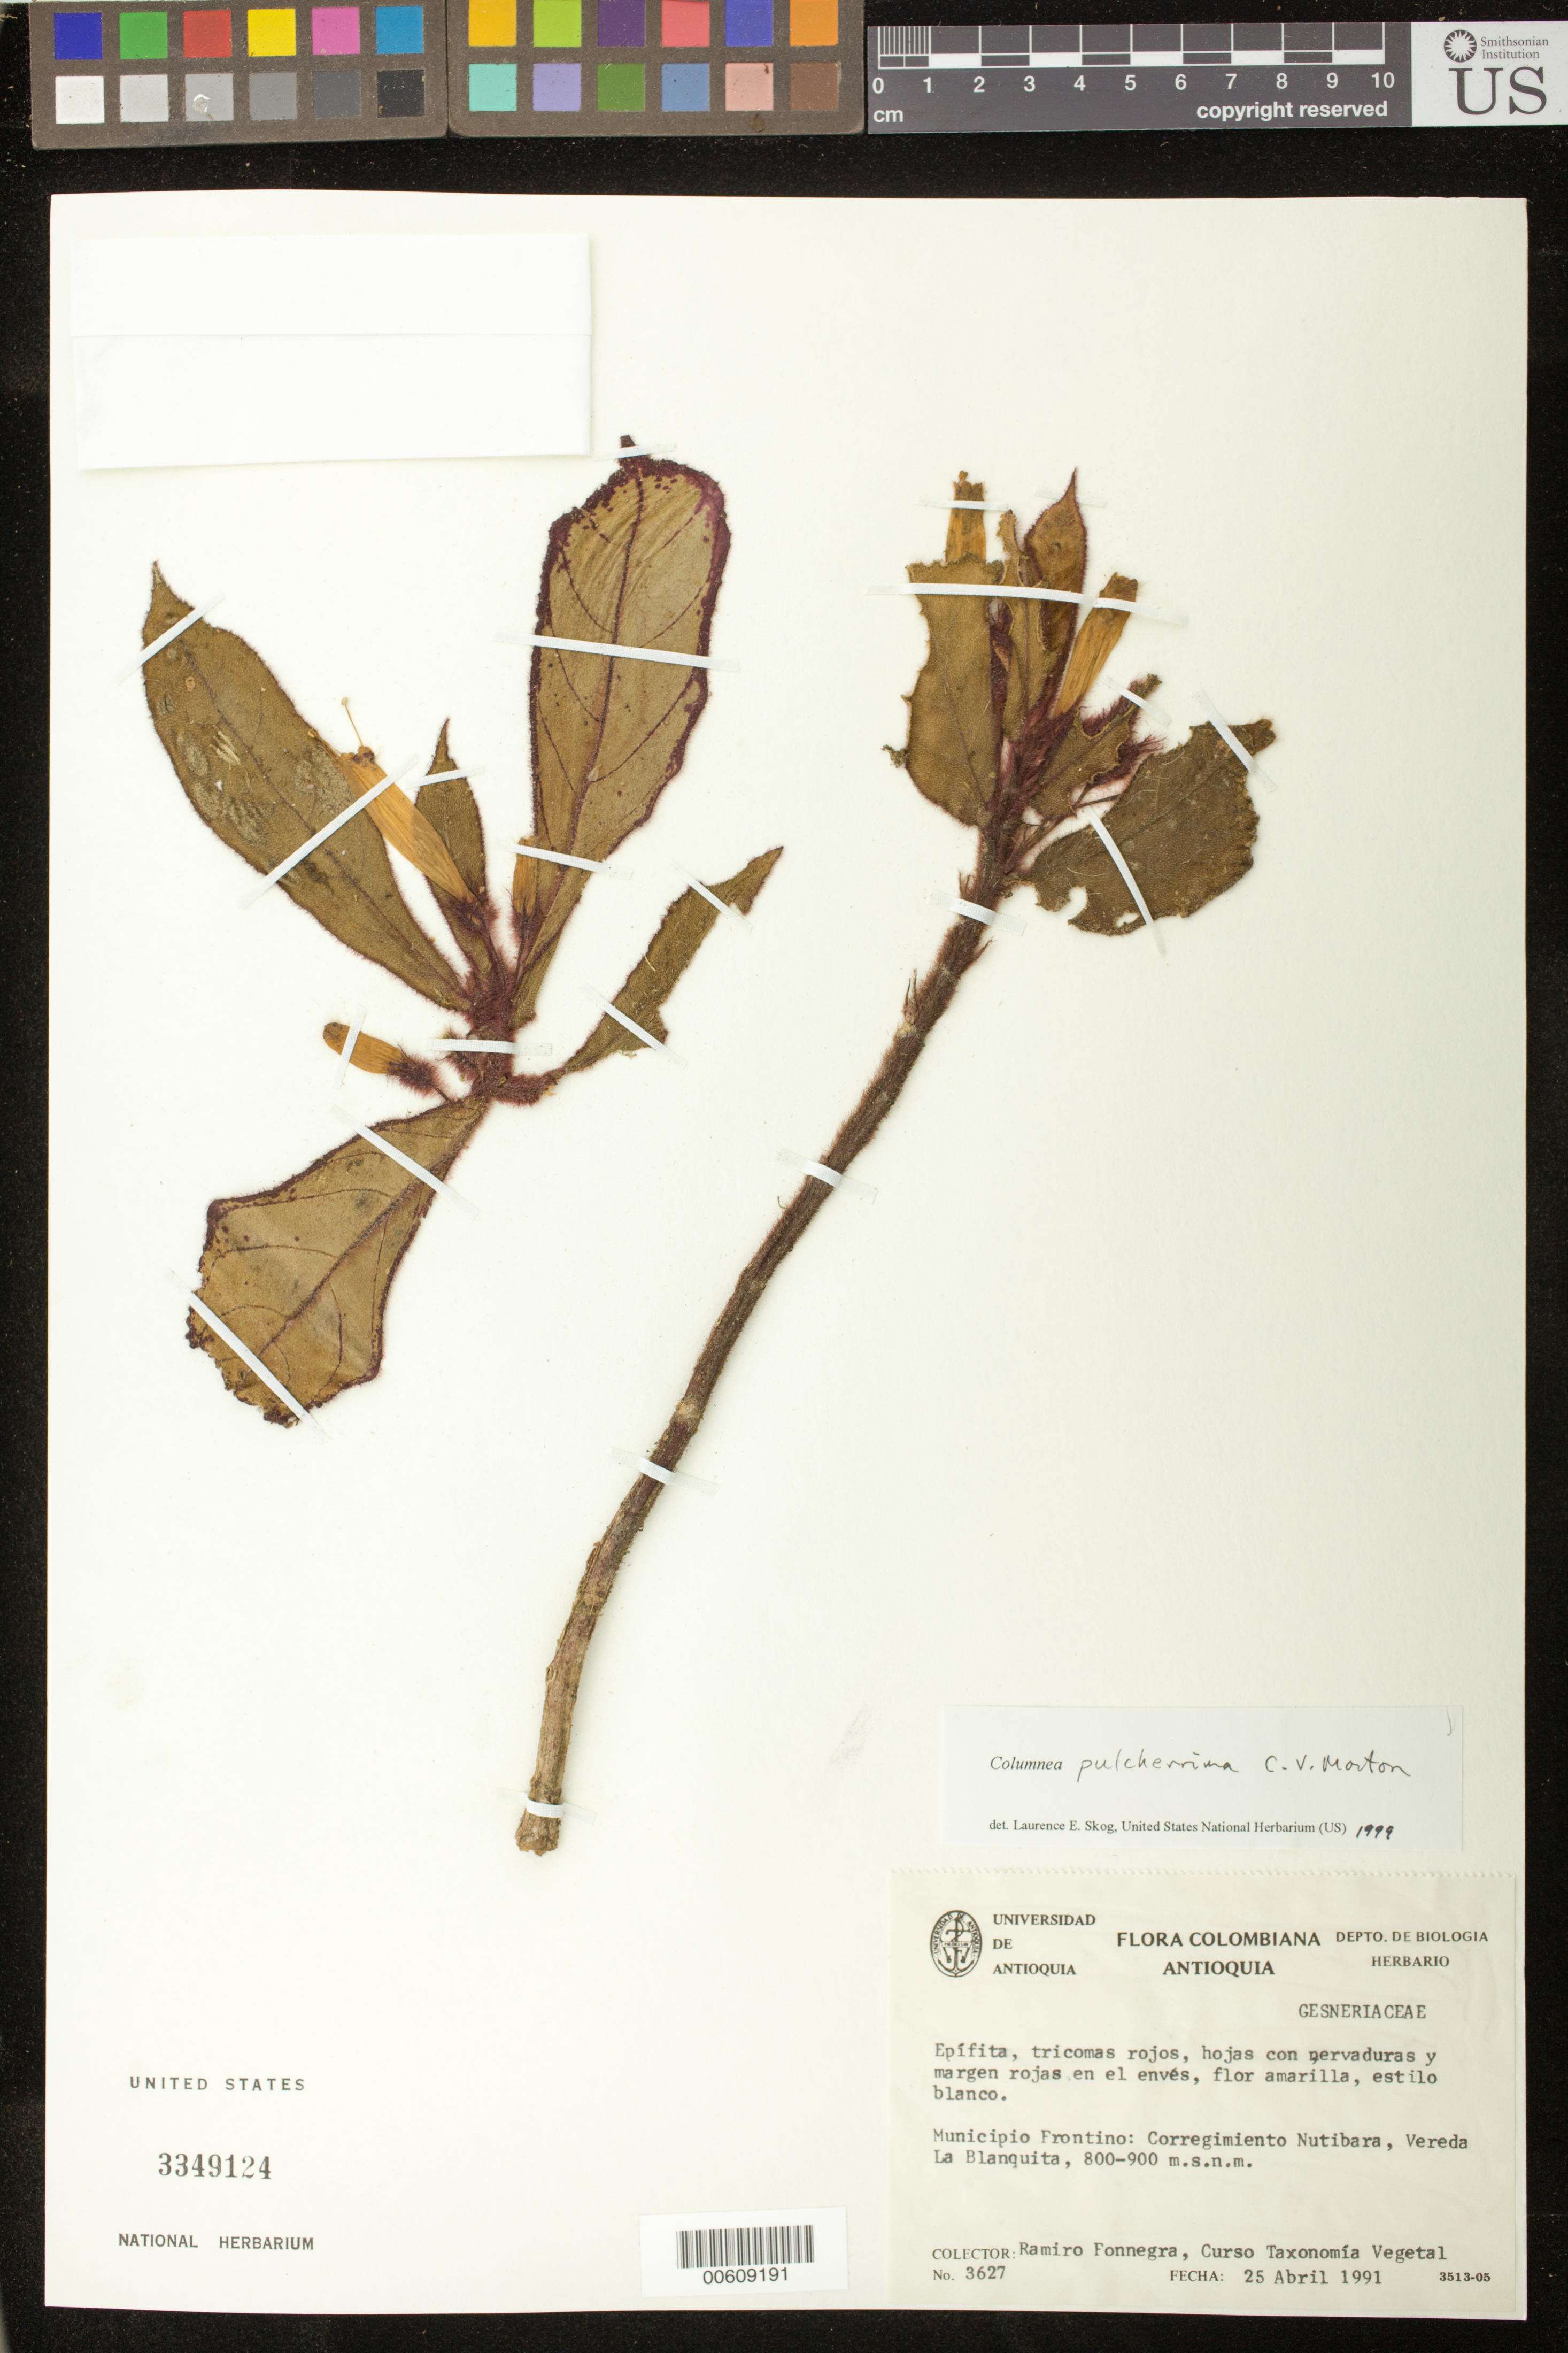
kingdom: Plantae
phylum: Tracheophyta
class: Magnoliopsida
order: Lamiales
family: Gesneriaceae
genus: Columnea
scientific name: Columnea pulcherrima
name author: C.V. Morton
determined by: Clark, J. L., (SEL), The Marie Selby Botanical Garden (UNITED STATES)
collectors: R. Fonnegra G. & Curso taxonomía vegetal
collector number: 3627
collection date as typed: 25 Apr 1991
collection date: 1991-04-25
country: Colombia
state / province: Antioquia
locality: Mpio. Frontino: Corregimiento Nutibara, Vereda La Blanquita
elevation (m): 800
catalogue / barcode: US 3349124